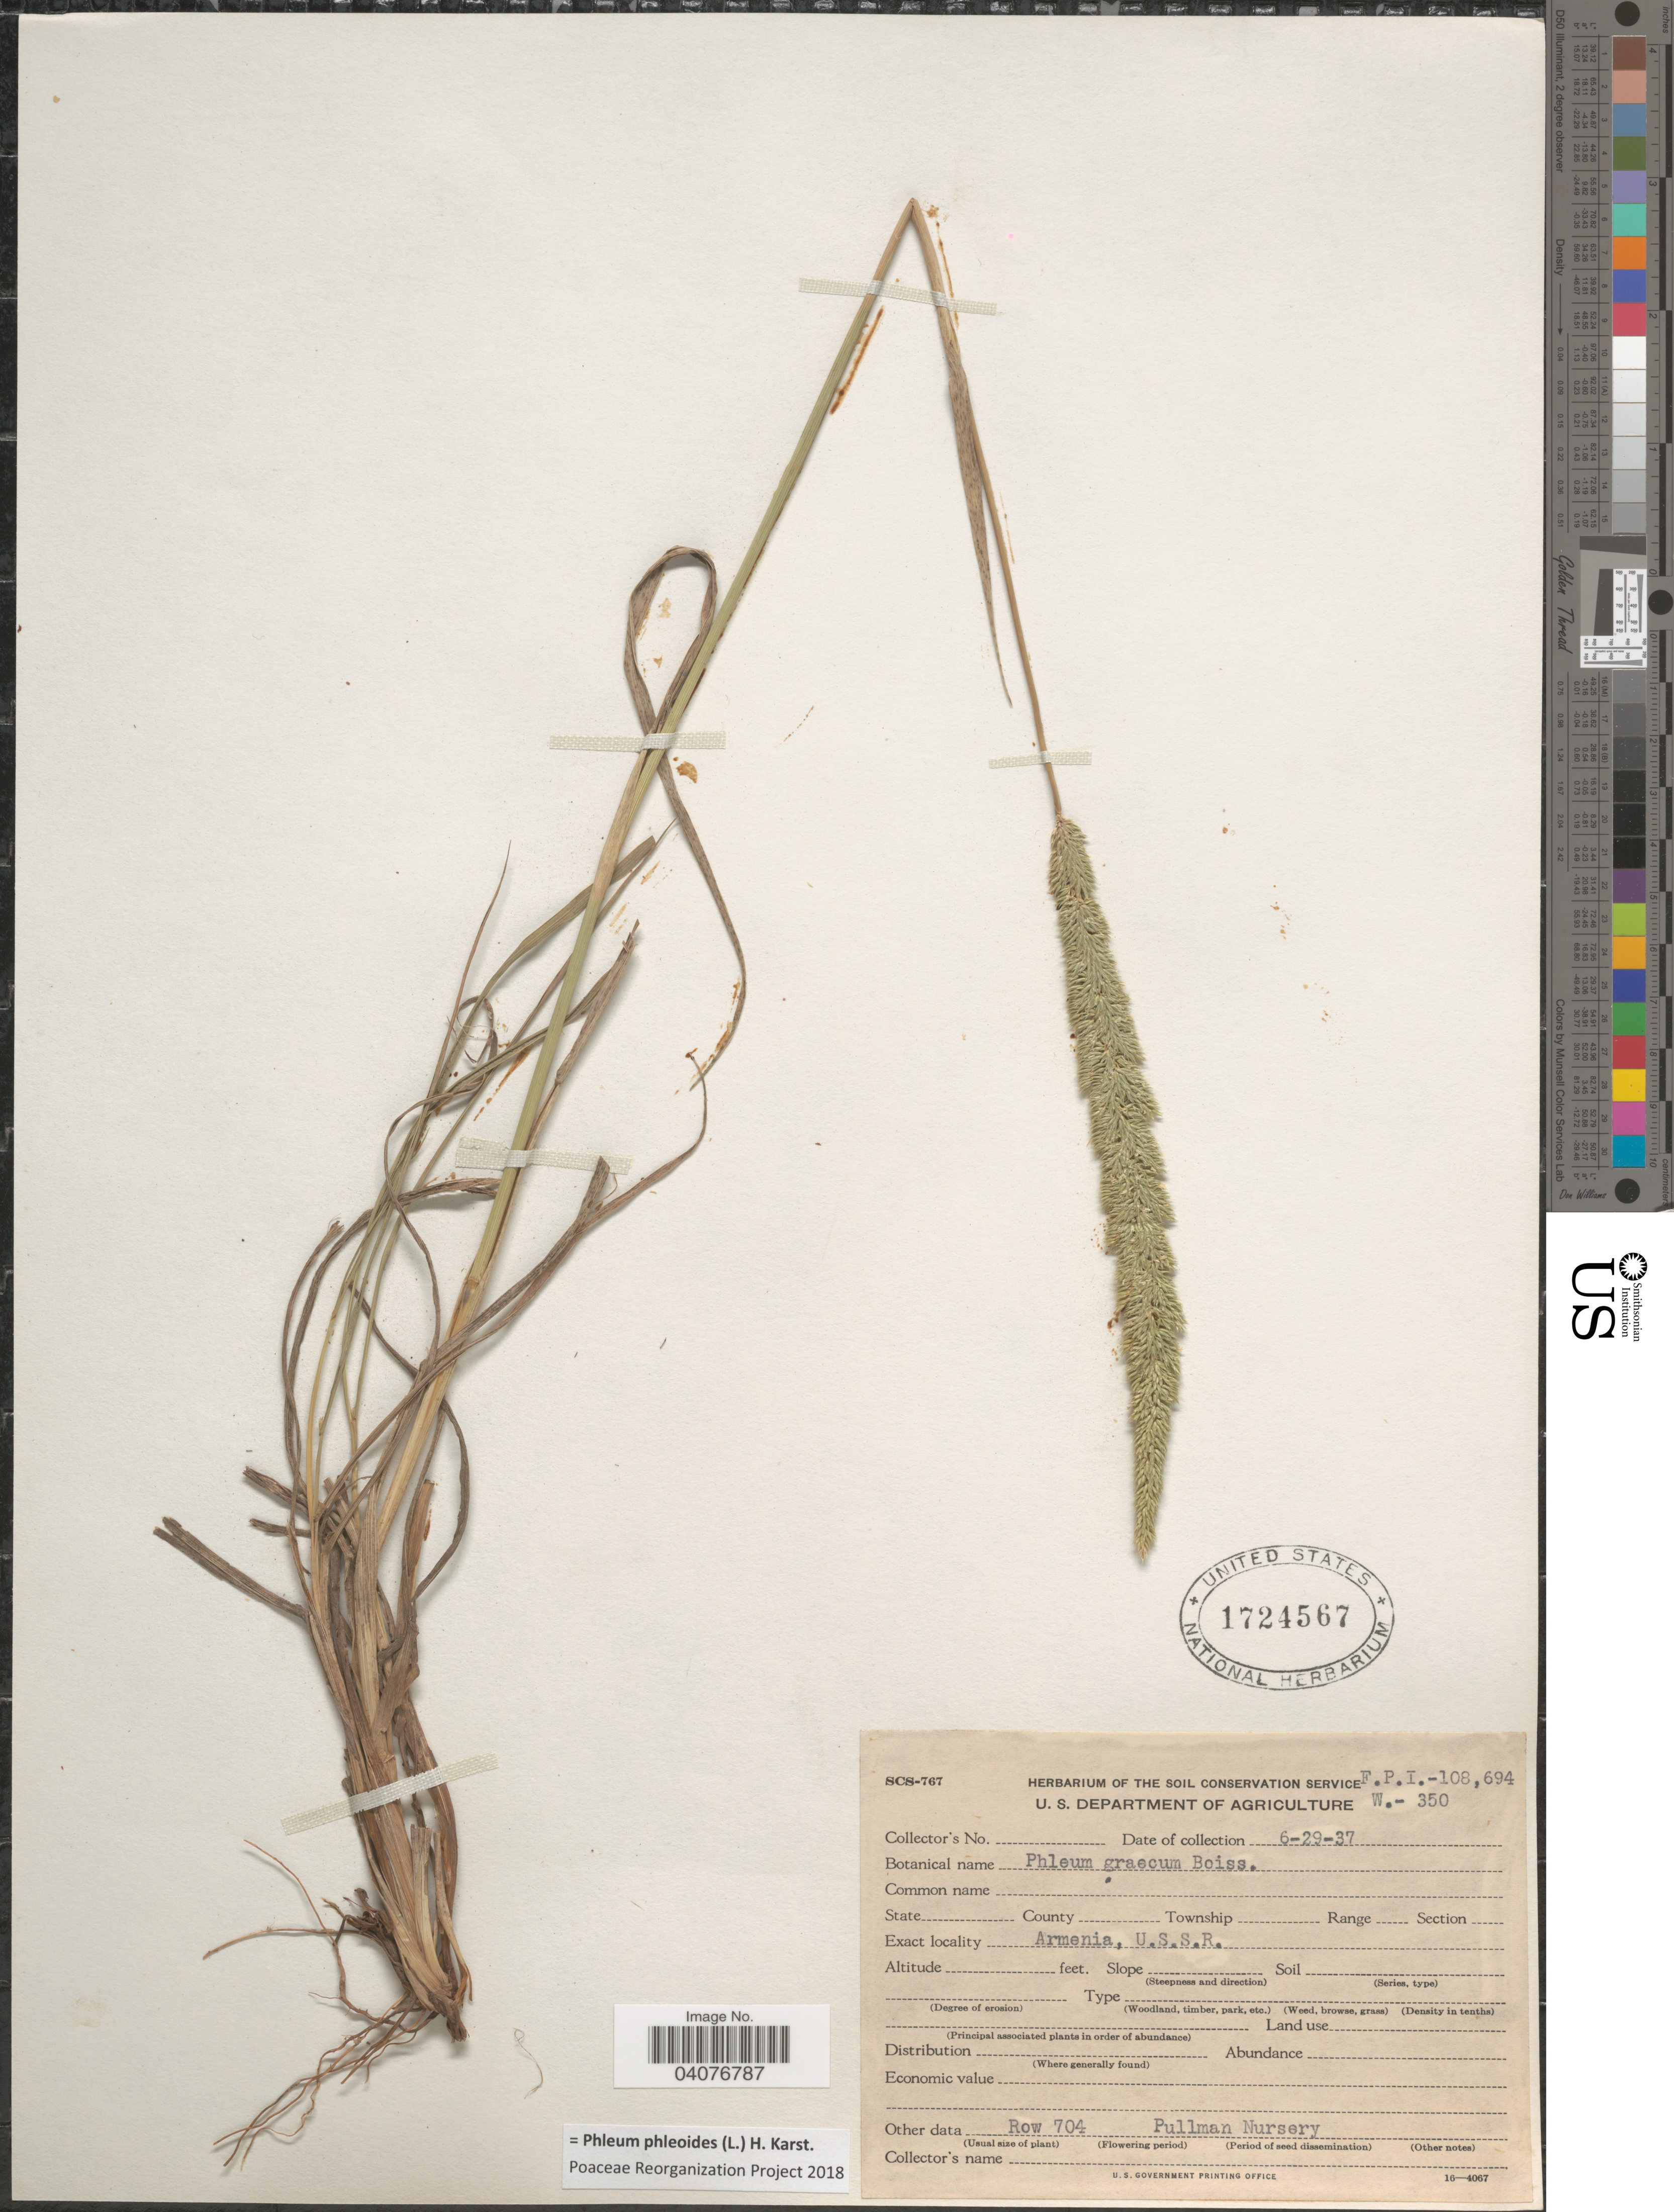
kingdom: Plantae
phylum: Tracheophyta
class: Liliopsida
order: Poales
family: Poaceae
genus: Phleum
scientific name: Phleum phleoides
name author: (L.) H. Karst.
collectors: Herbarium of the Soil Conservation Service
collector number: FPI-108694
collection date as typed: Transcribed d/m/y: 29/6/37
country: United States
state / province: Washington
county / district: Whitman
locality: Row 704 Pullman Nursery.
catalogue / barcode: US 1724567